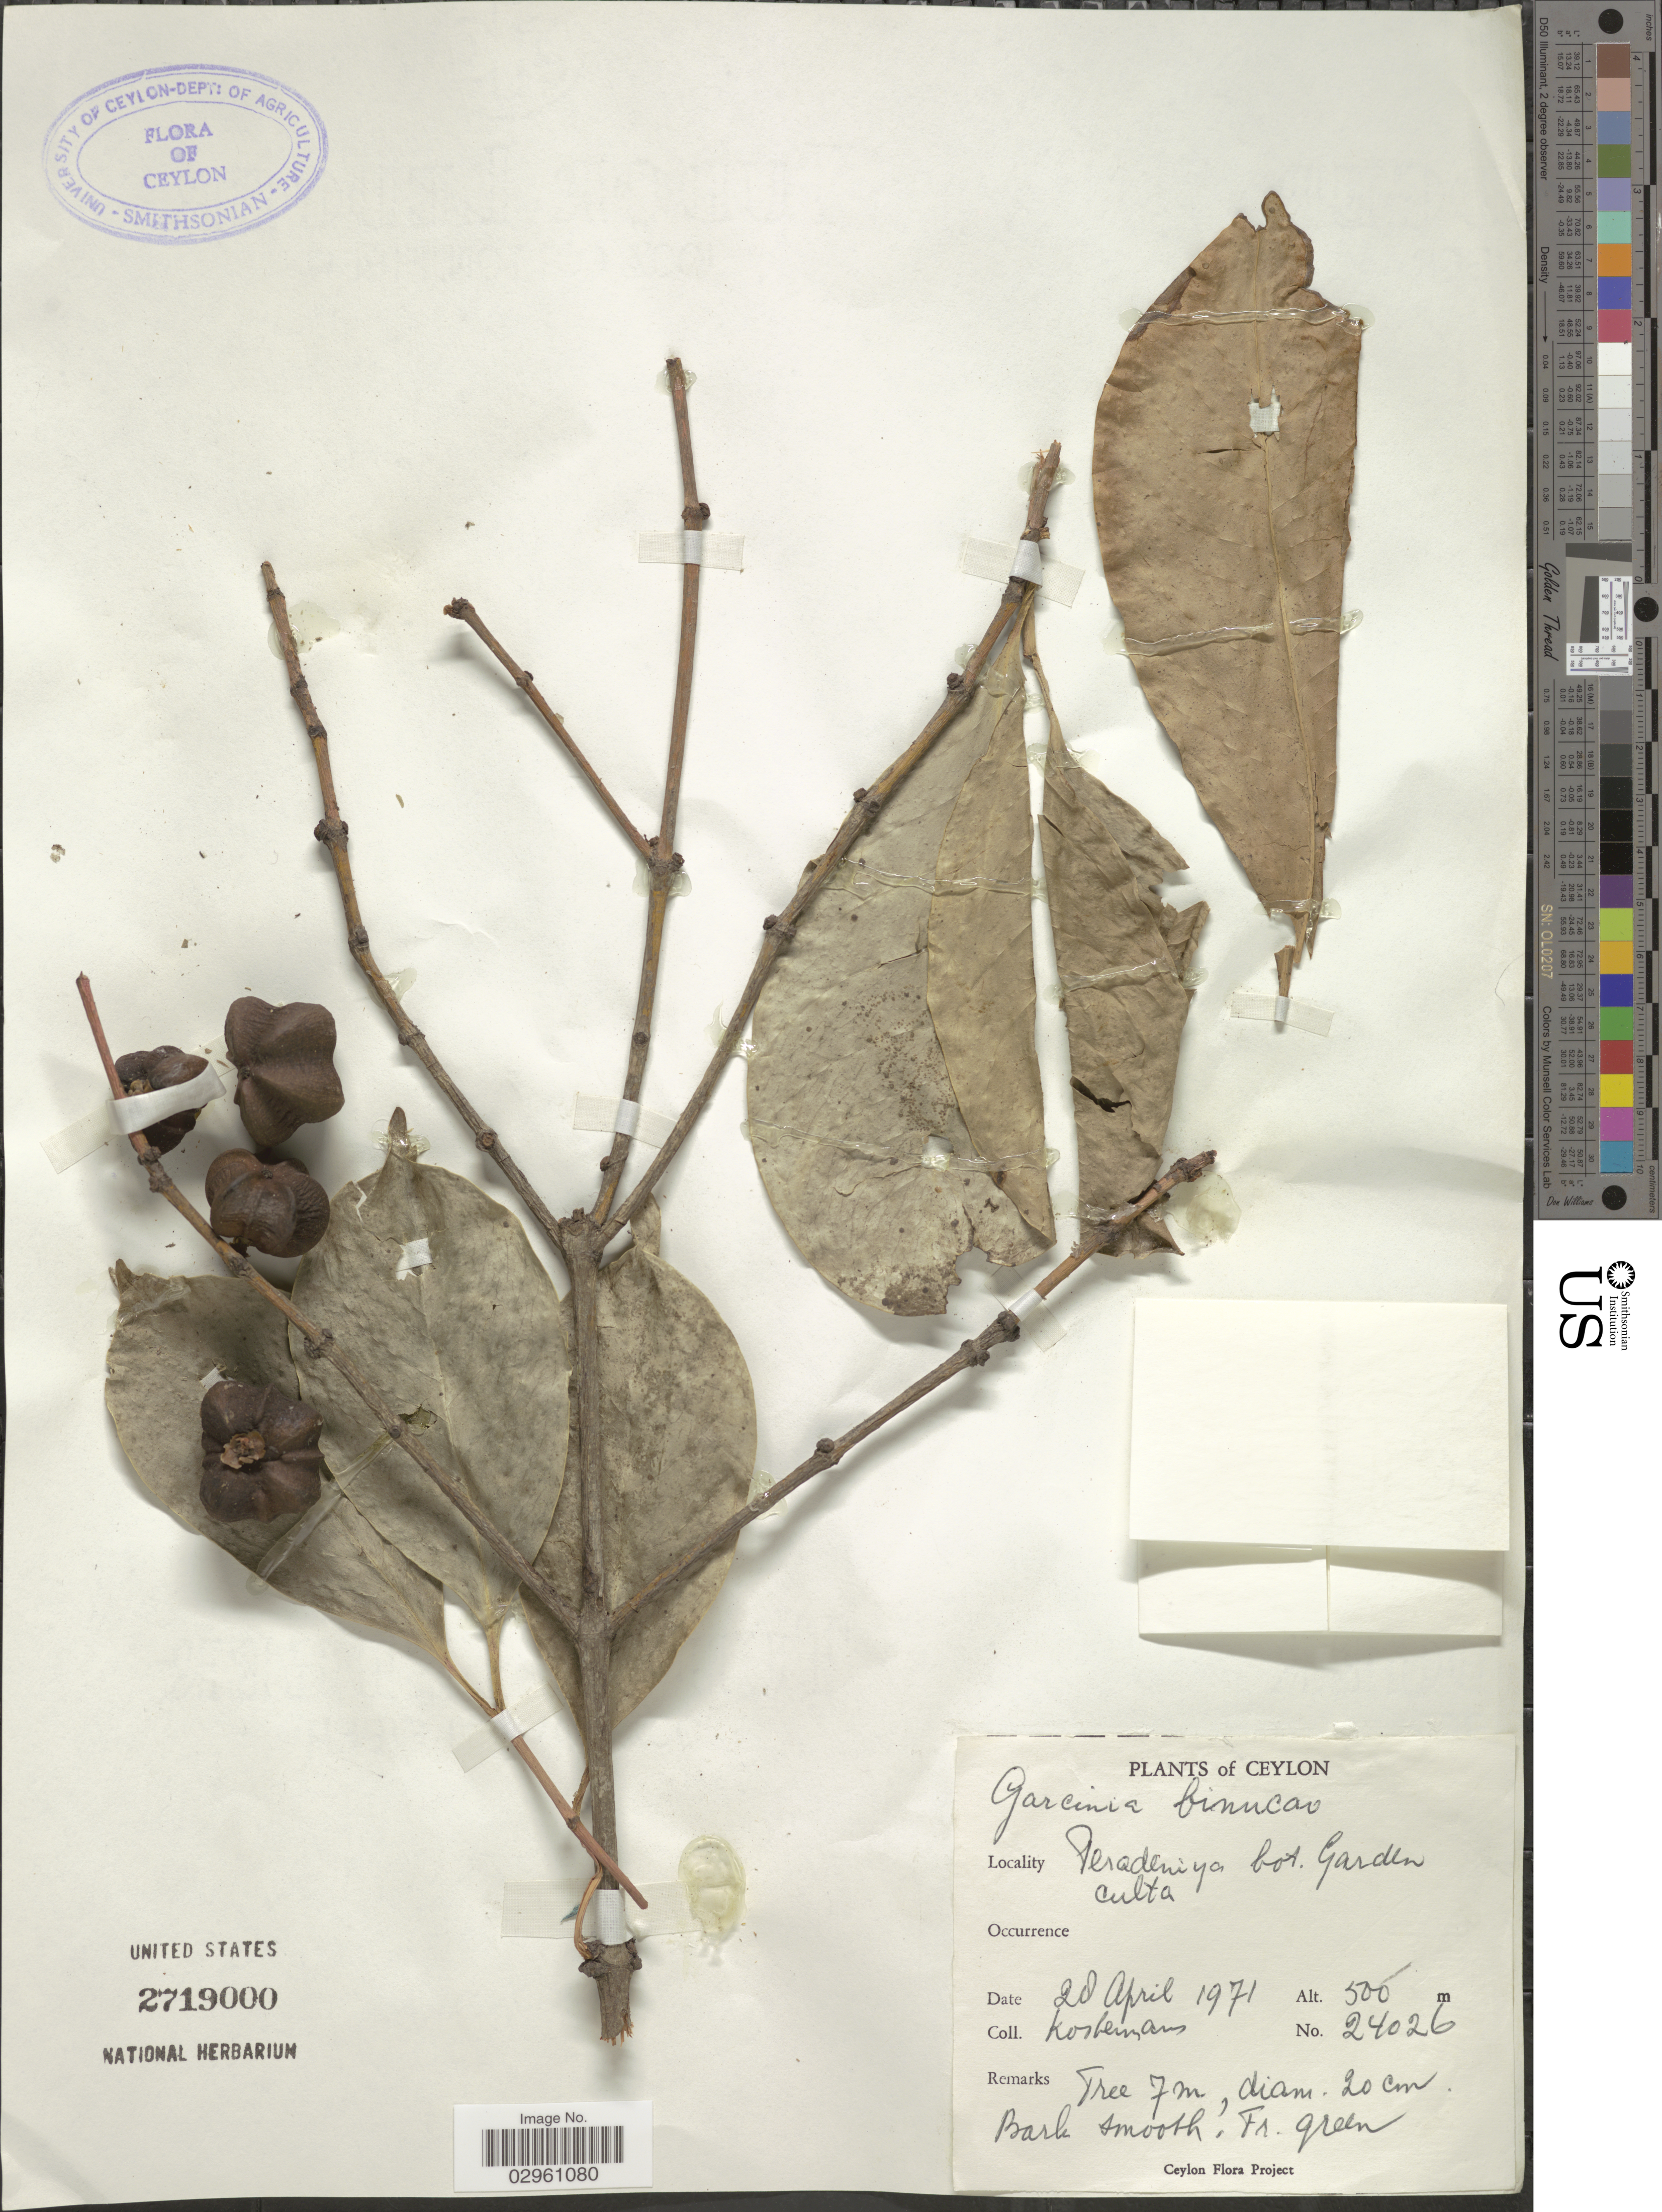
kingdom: Plantae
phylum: Tracheophyta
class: Magnoliopsida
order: Malpighiales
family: Clusiaceae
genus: Garcinia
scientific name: Garcinia binucao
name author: (Blanco) Choisy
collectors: Kostermans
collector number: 24026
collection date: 1971-04-28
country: Sri Lanka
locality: Ceylon. Peradeniya bot. Garden. Culta.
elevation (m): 500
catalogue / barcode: US 2719000